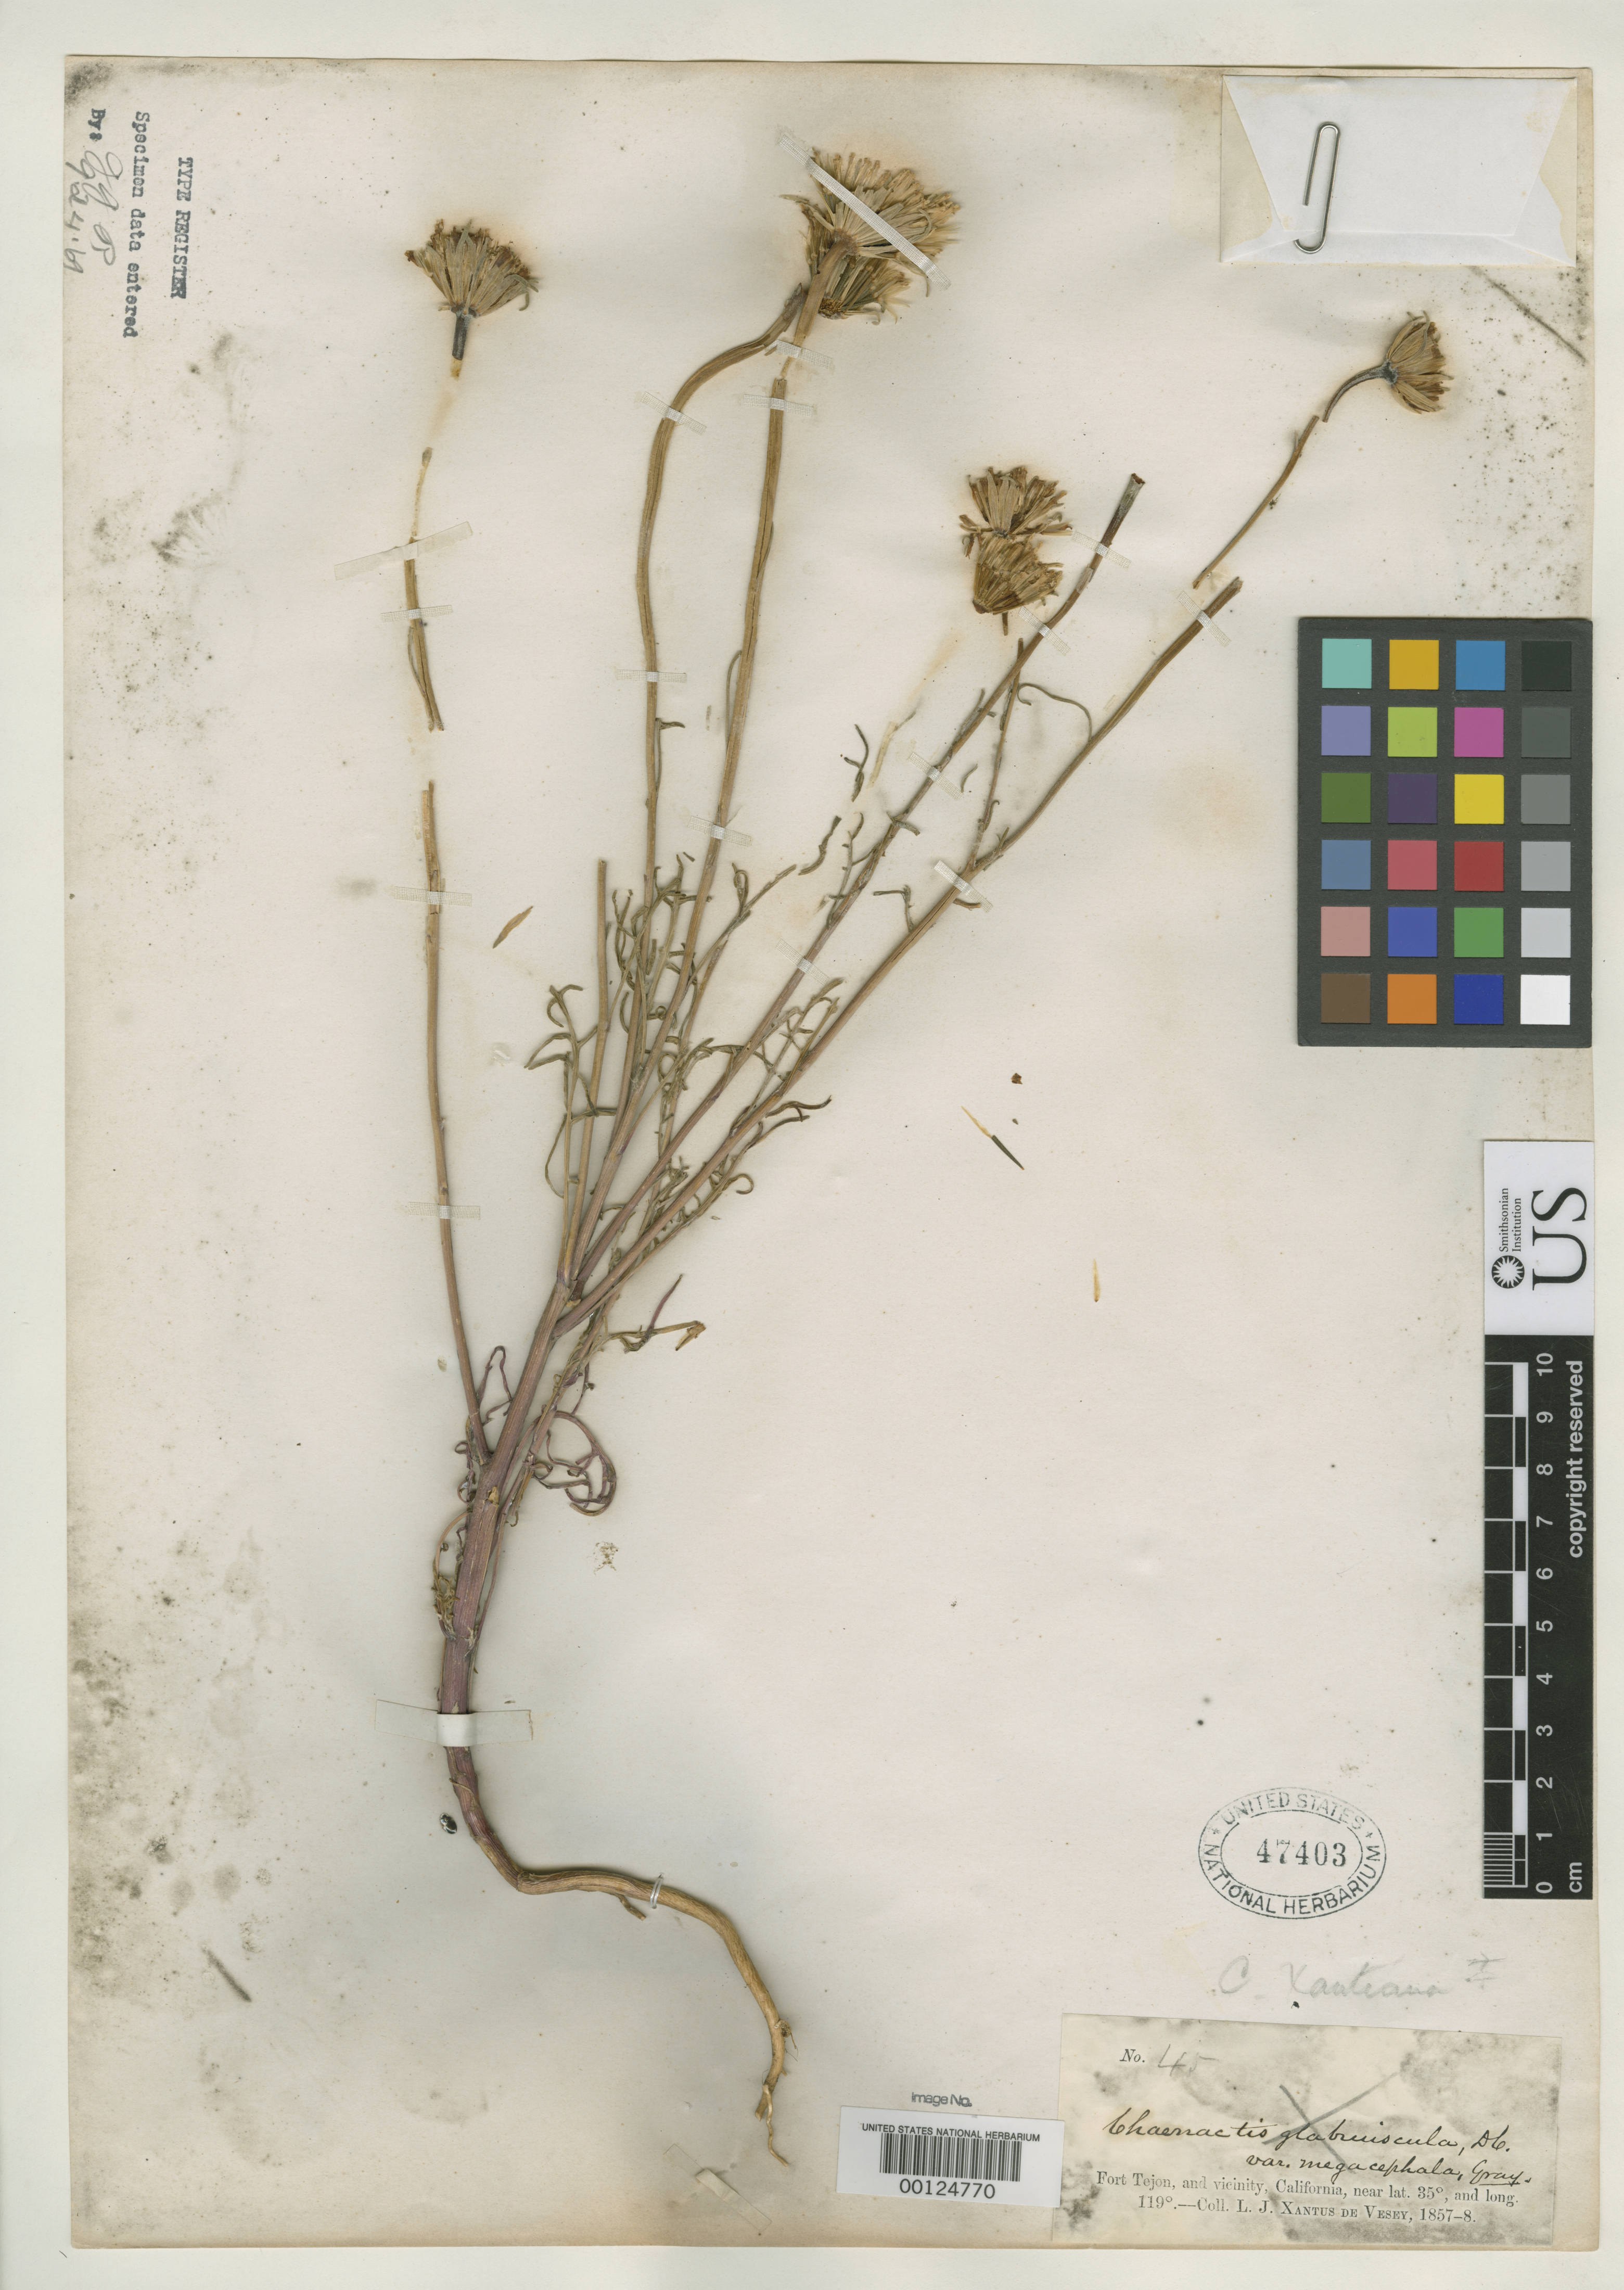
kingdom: Plantae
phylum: Tracheophyta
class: Magnoliopsida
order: Asterales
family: Asteraceae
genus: Chaenactis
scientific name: Chaenactis xantiana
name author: A. Gray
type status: Syntype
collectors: L. J. Xantus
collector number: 45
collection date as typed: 1857 to -- --- 1858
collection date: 1857/1858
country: United States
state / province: California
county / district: Kern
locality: Fort Tejon and vicinity.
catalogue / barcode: US 47403